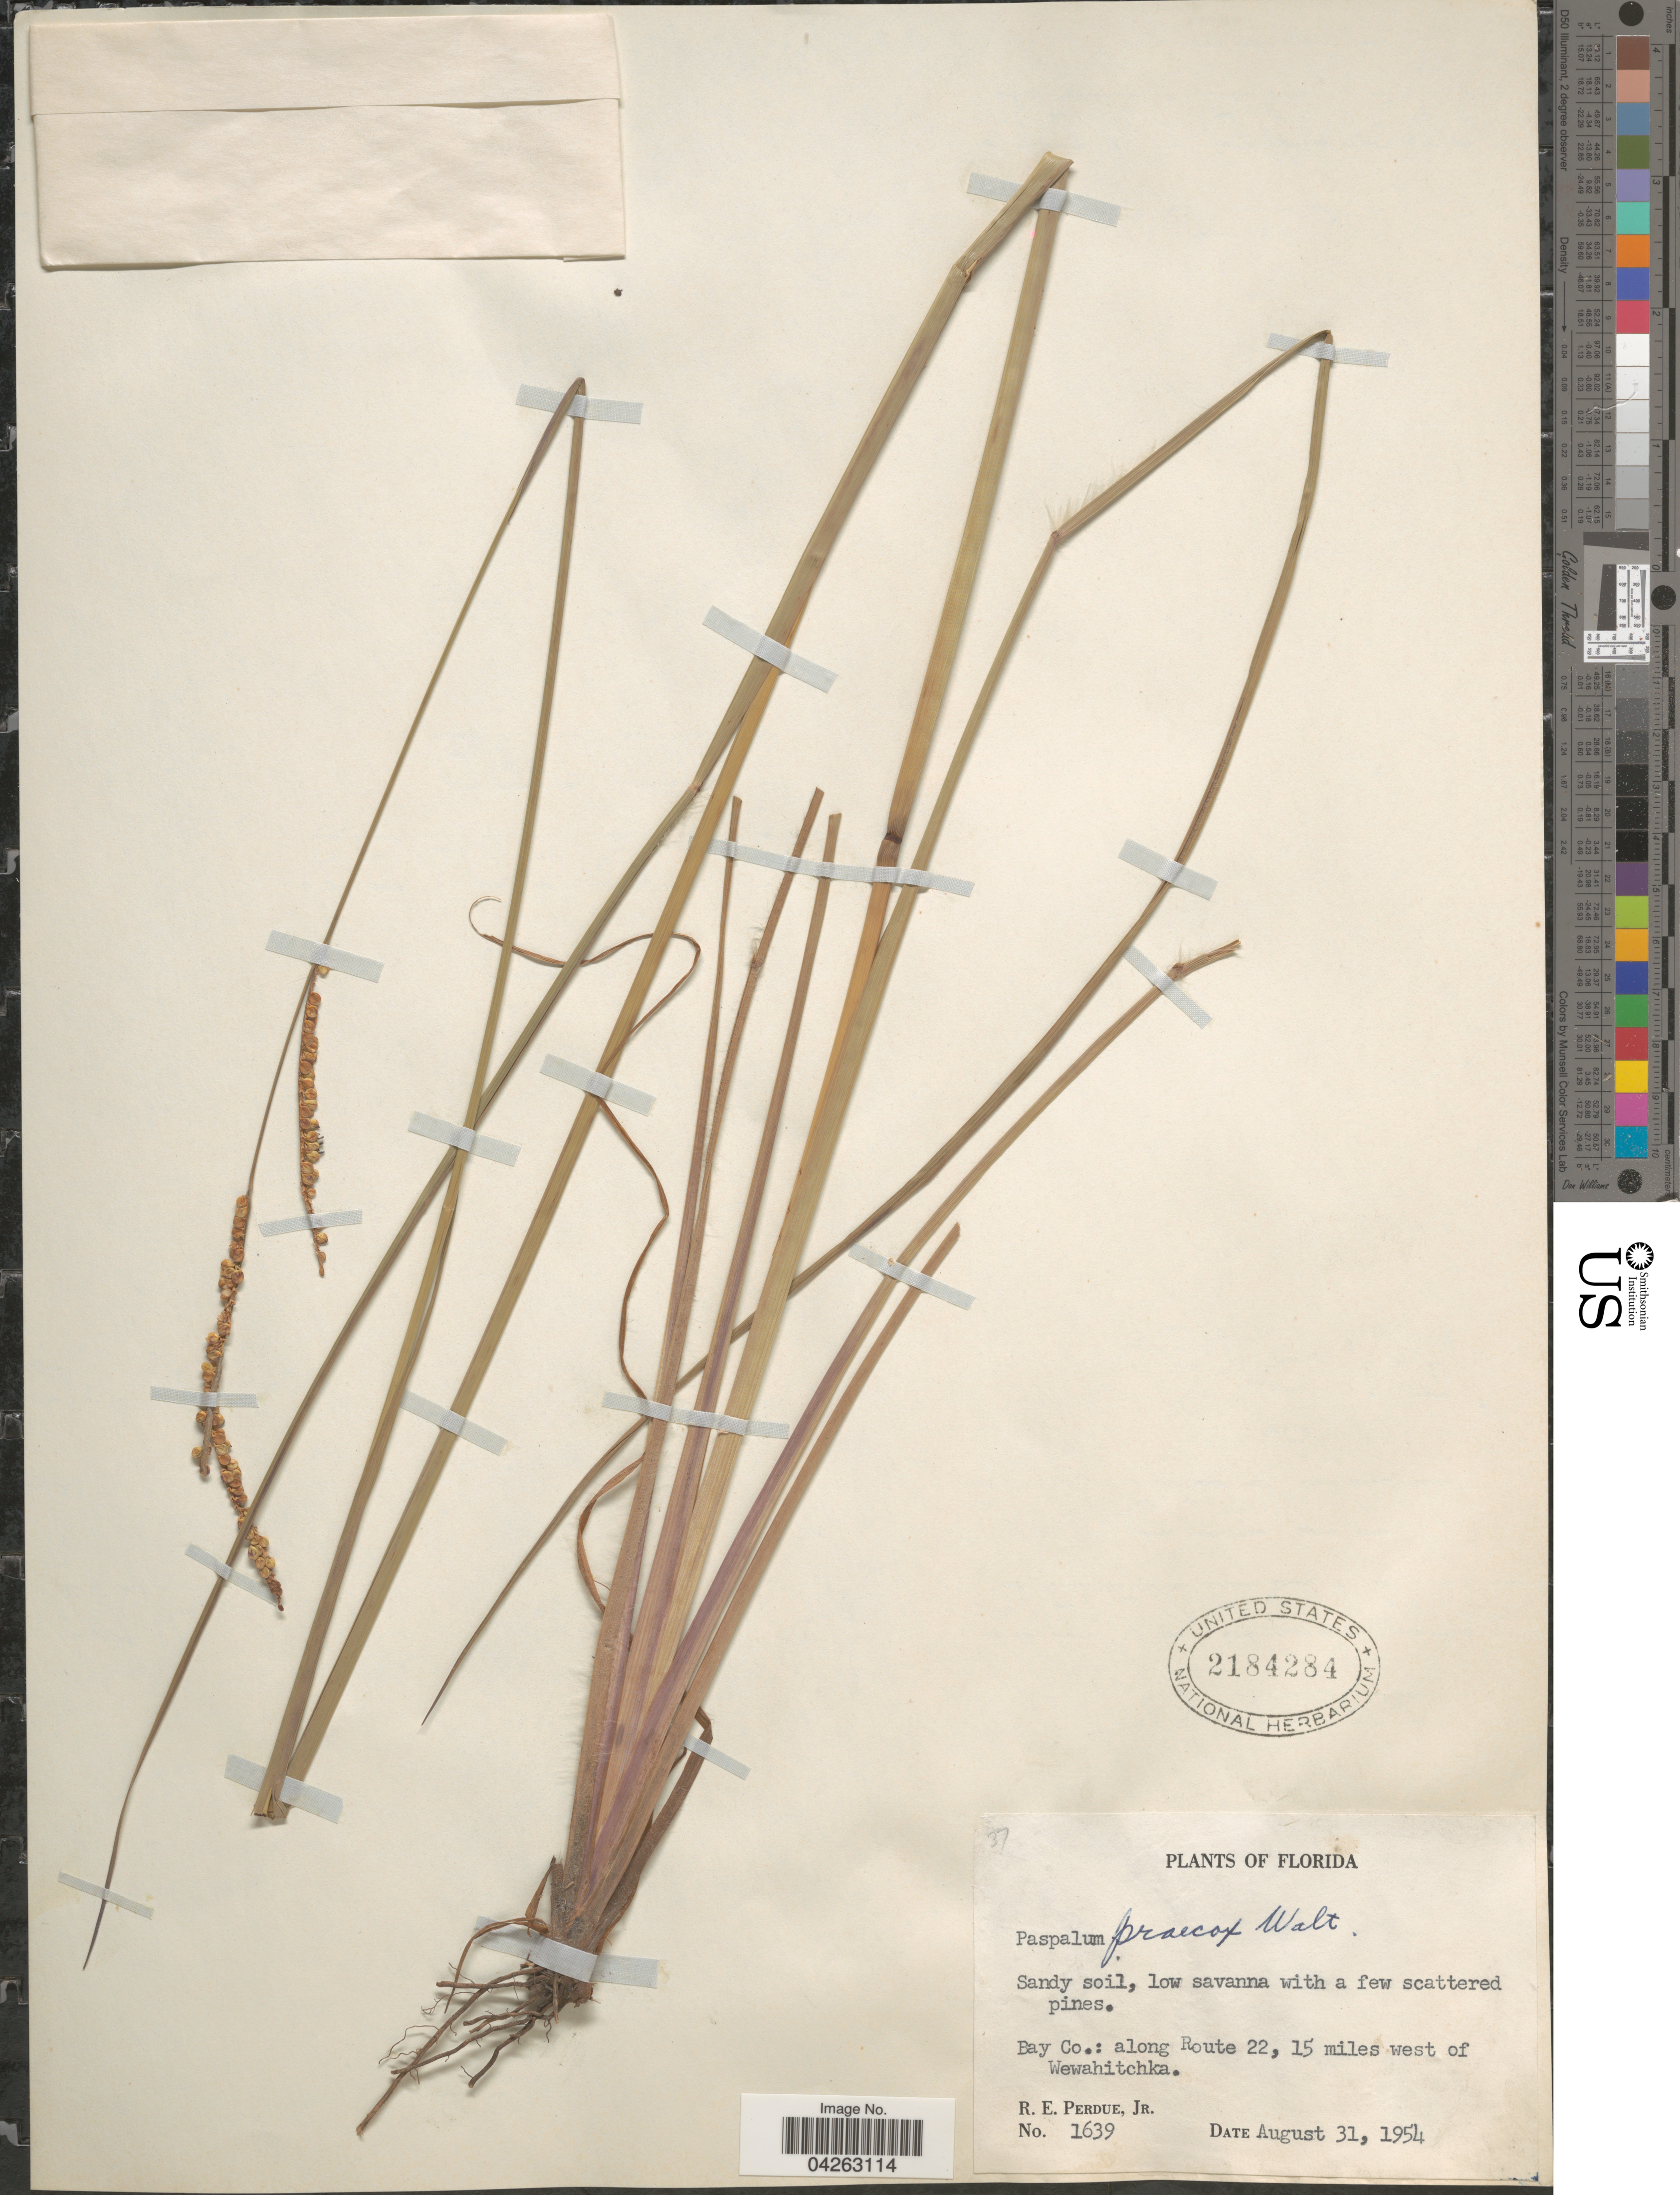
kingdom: Plantae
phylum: Tracheophyta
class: Liliopsida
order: Poales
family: Poaceae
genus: Paspalum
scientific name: Paspalum praecox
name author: Walter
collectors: R. E. Perdue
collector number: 1639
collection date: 1954-08-31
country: United States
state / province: Florida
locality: Bay Co.: along Route 22, 15 miles west of Wewahitchka.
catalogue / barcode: US 2184284